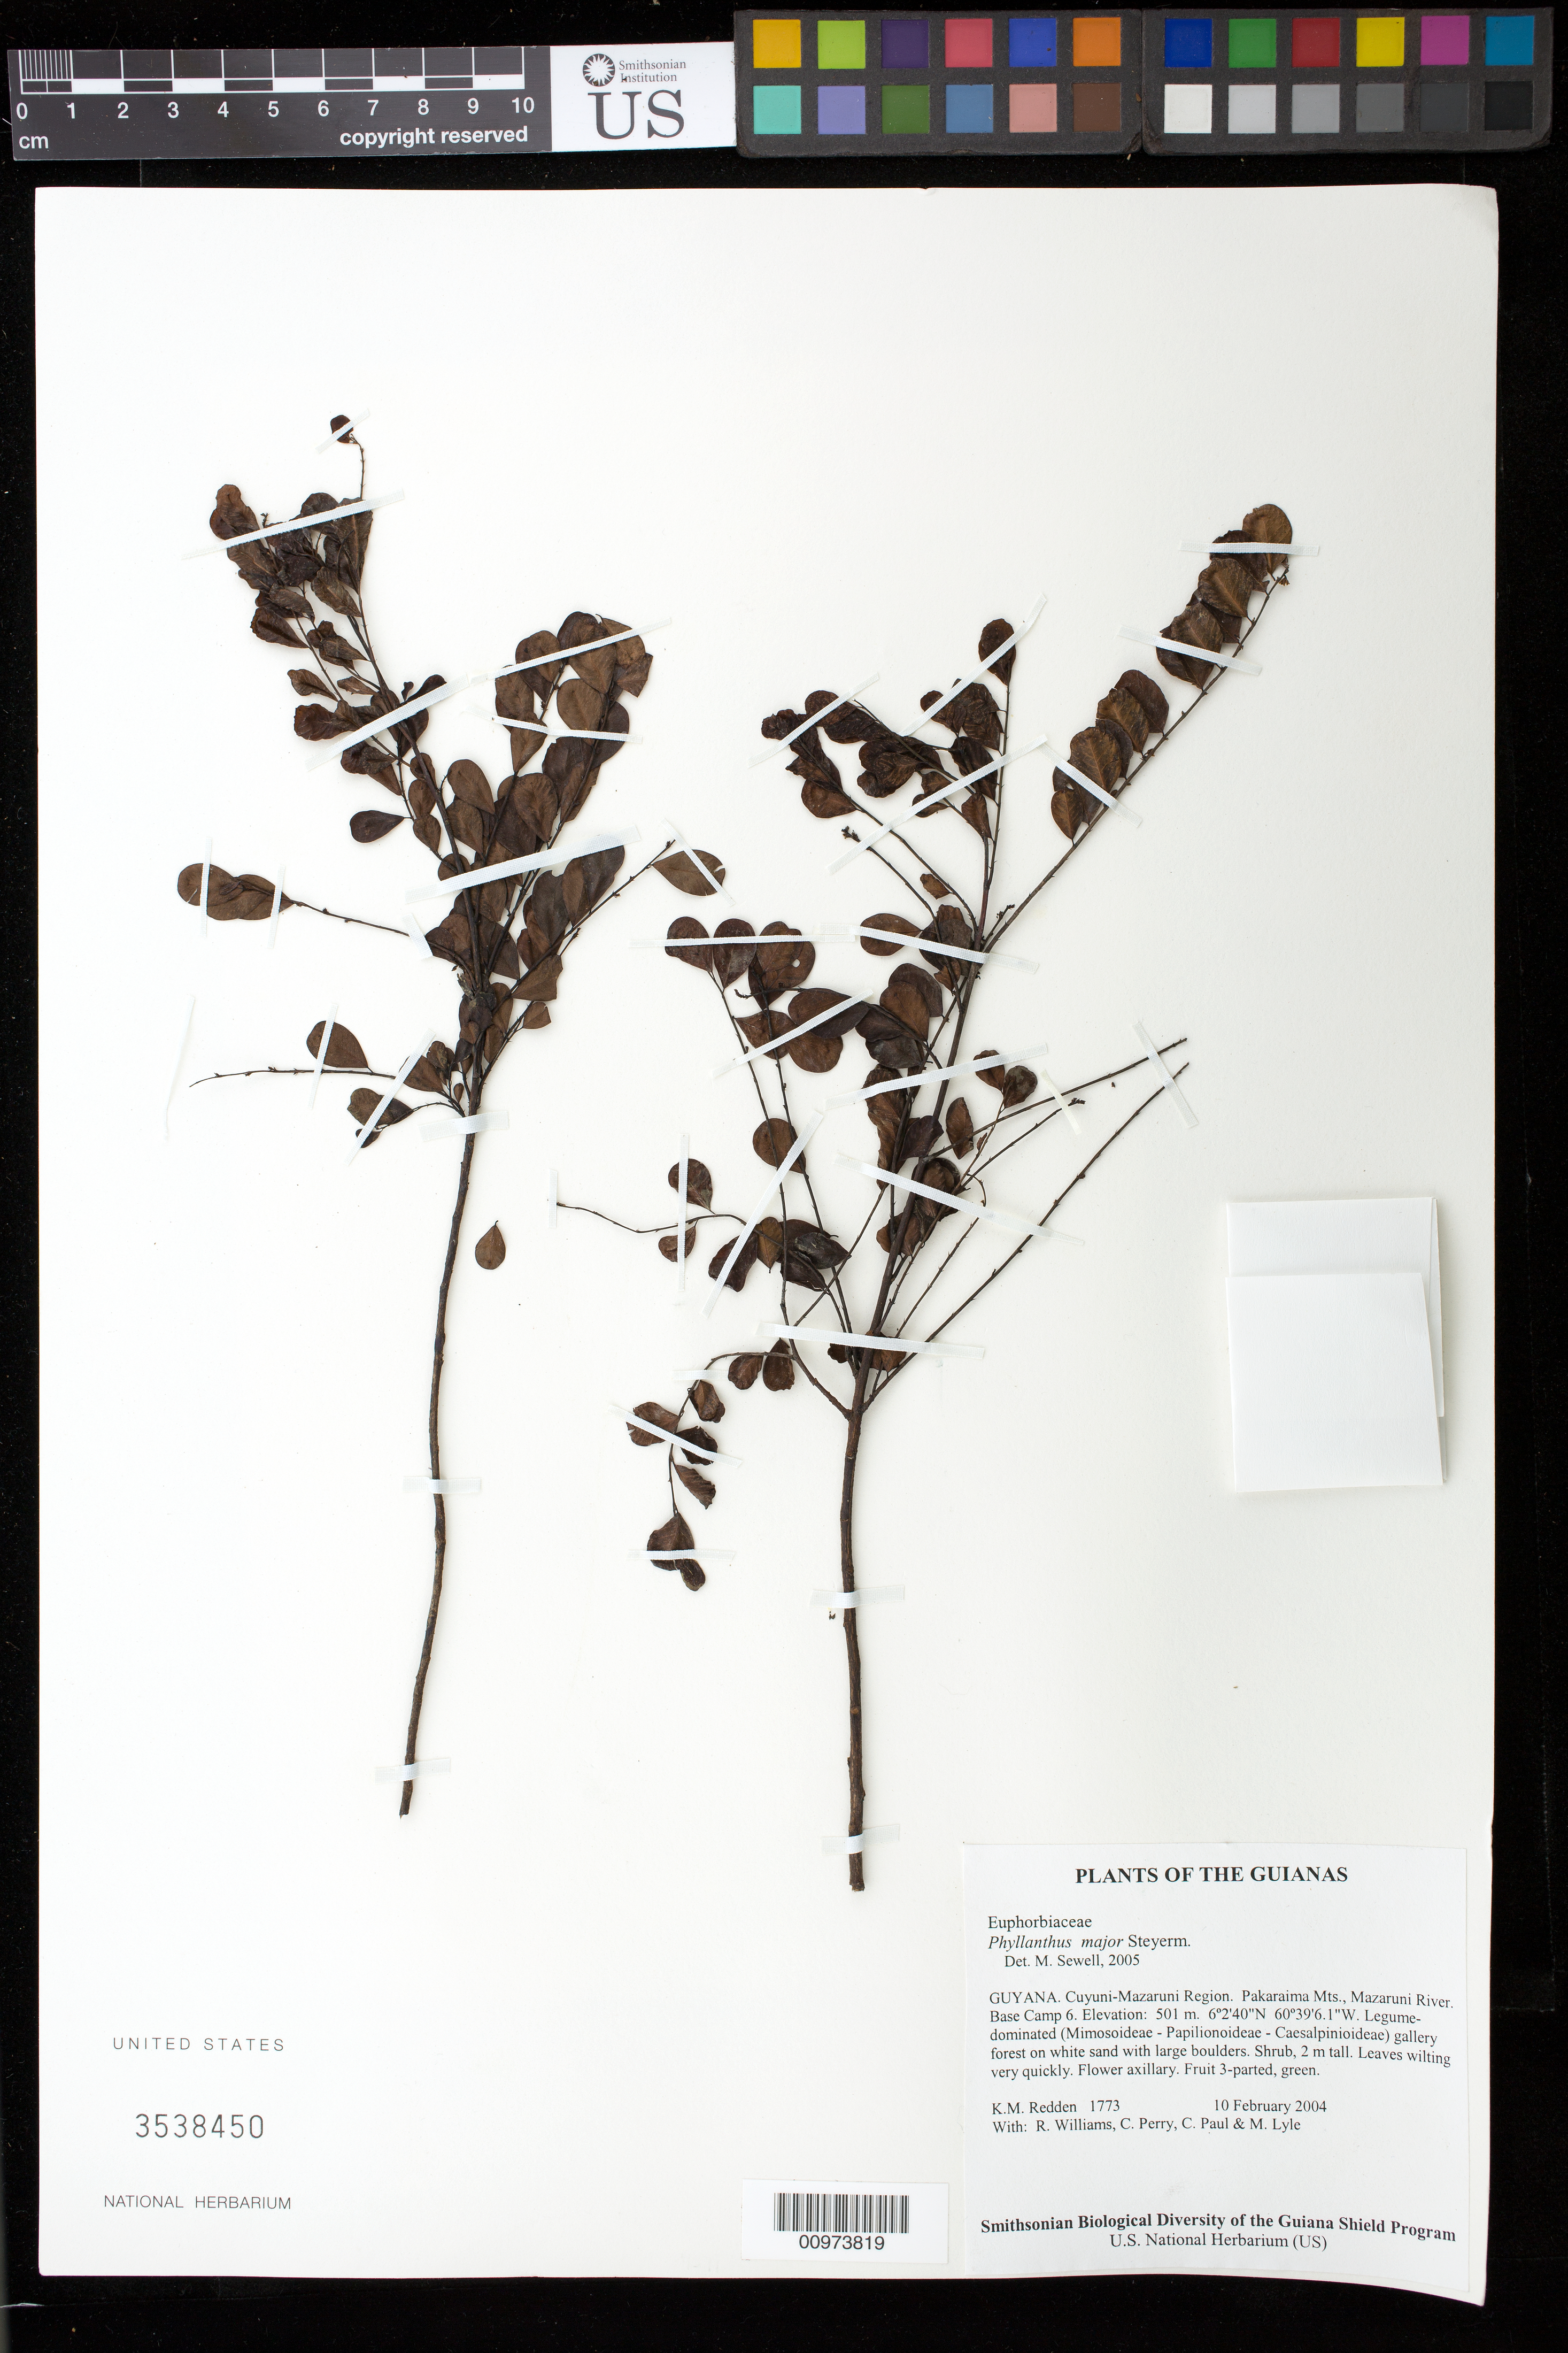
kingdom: Plantae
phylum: Tracheophyta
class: Magnoliopsida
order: Malpighiales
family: Phyllanthaceae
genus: Phyllanthus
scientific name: Phyllanthus vacciniifolius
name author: (Müll. Arg.) Müll. Arg.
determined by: Wurdack, Kenneth J., (US), Smithsonian Institution - National Museum of Natural History (UNITED STATES)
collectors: K. M. Redden, R. Williams, C. Perry, C. Paul & M. Lyle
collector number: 1773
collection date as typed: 10 February 2004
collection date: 2004-02-10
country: Guyana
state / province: Cuyuni-Mazaruni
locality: Pakaraima Mts., Mazaruni River. Base Camp 6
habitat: Legume-dominated (Mimosoideae - Papilionoideae - Caesalpinioideae) gallery forest on white sand with large boulders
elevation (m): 501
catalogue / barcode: US 3538450